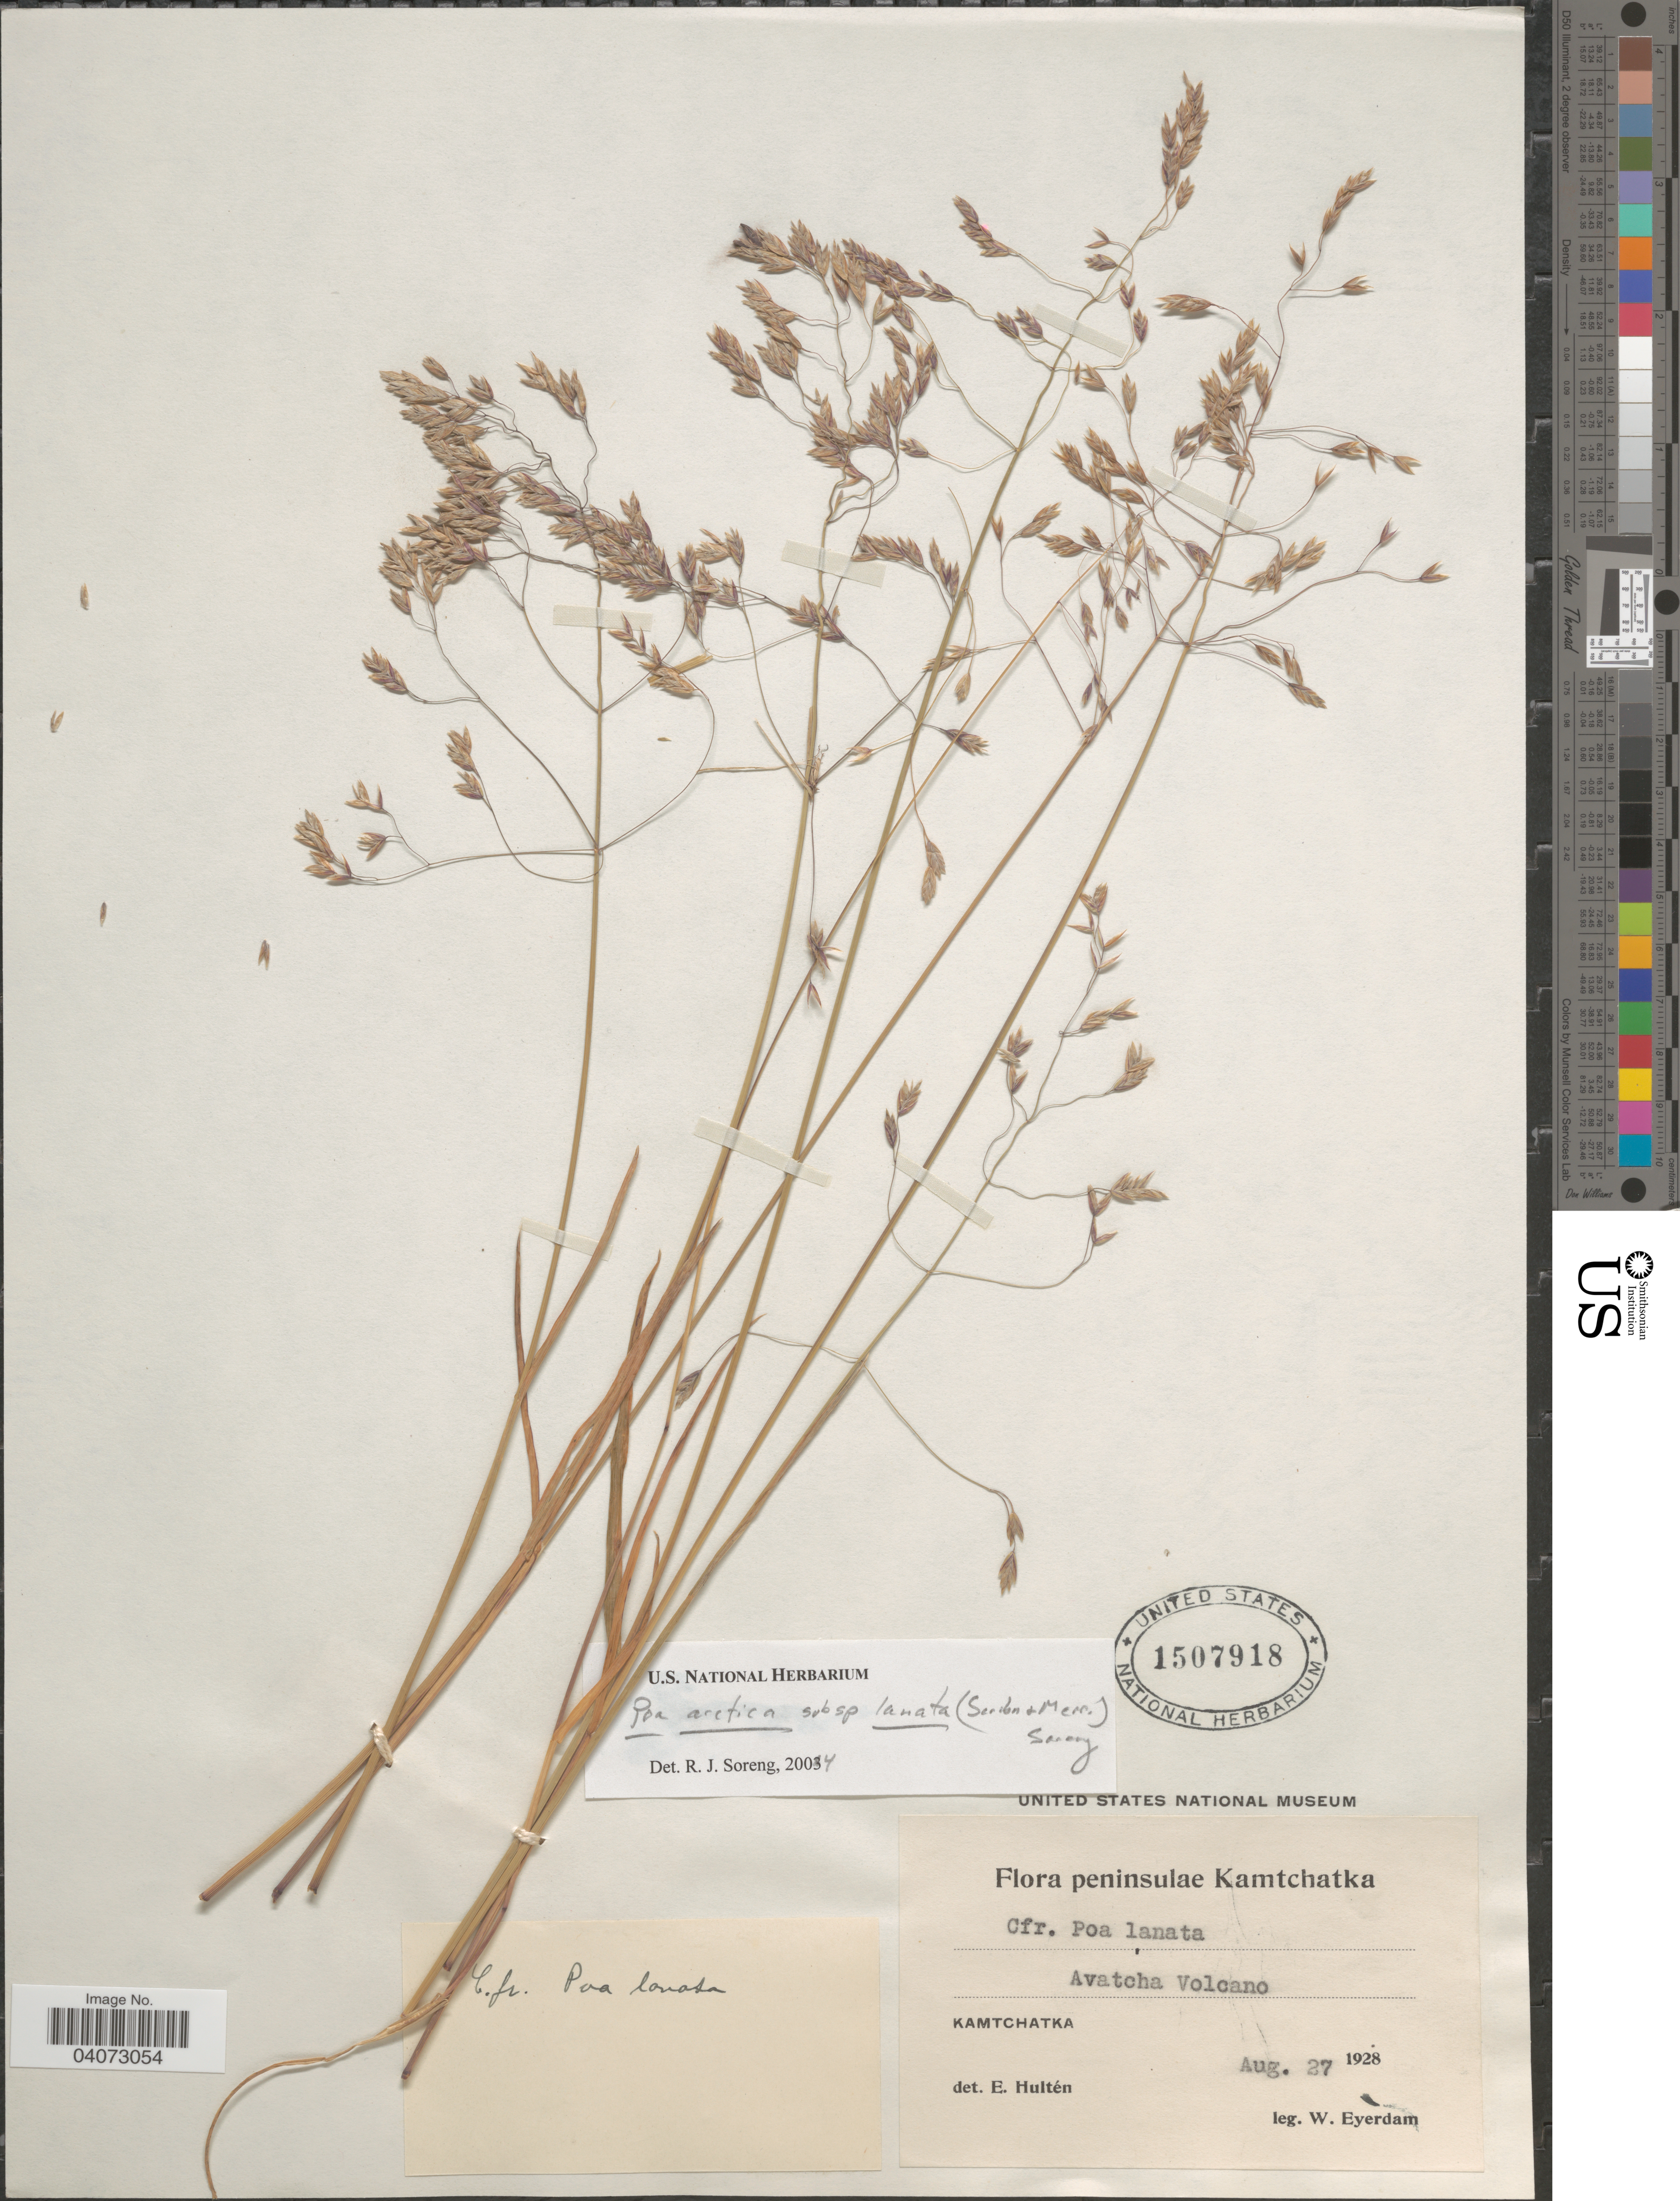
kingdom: Plantae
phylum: Tracheophyta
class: Liliopsida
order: Poales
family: Poaceae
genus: Poa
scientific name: Poa arctica subsp. lanata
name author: (Scribn. & Merr.) Soreng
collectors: W. J. Eyerdam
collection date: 1928-08-27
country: Russian Federation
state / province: Kamchatka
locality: Peninsulae Kamtchatka. Avatcha Volcano.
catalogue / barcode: US 1507918